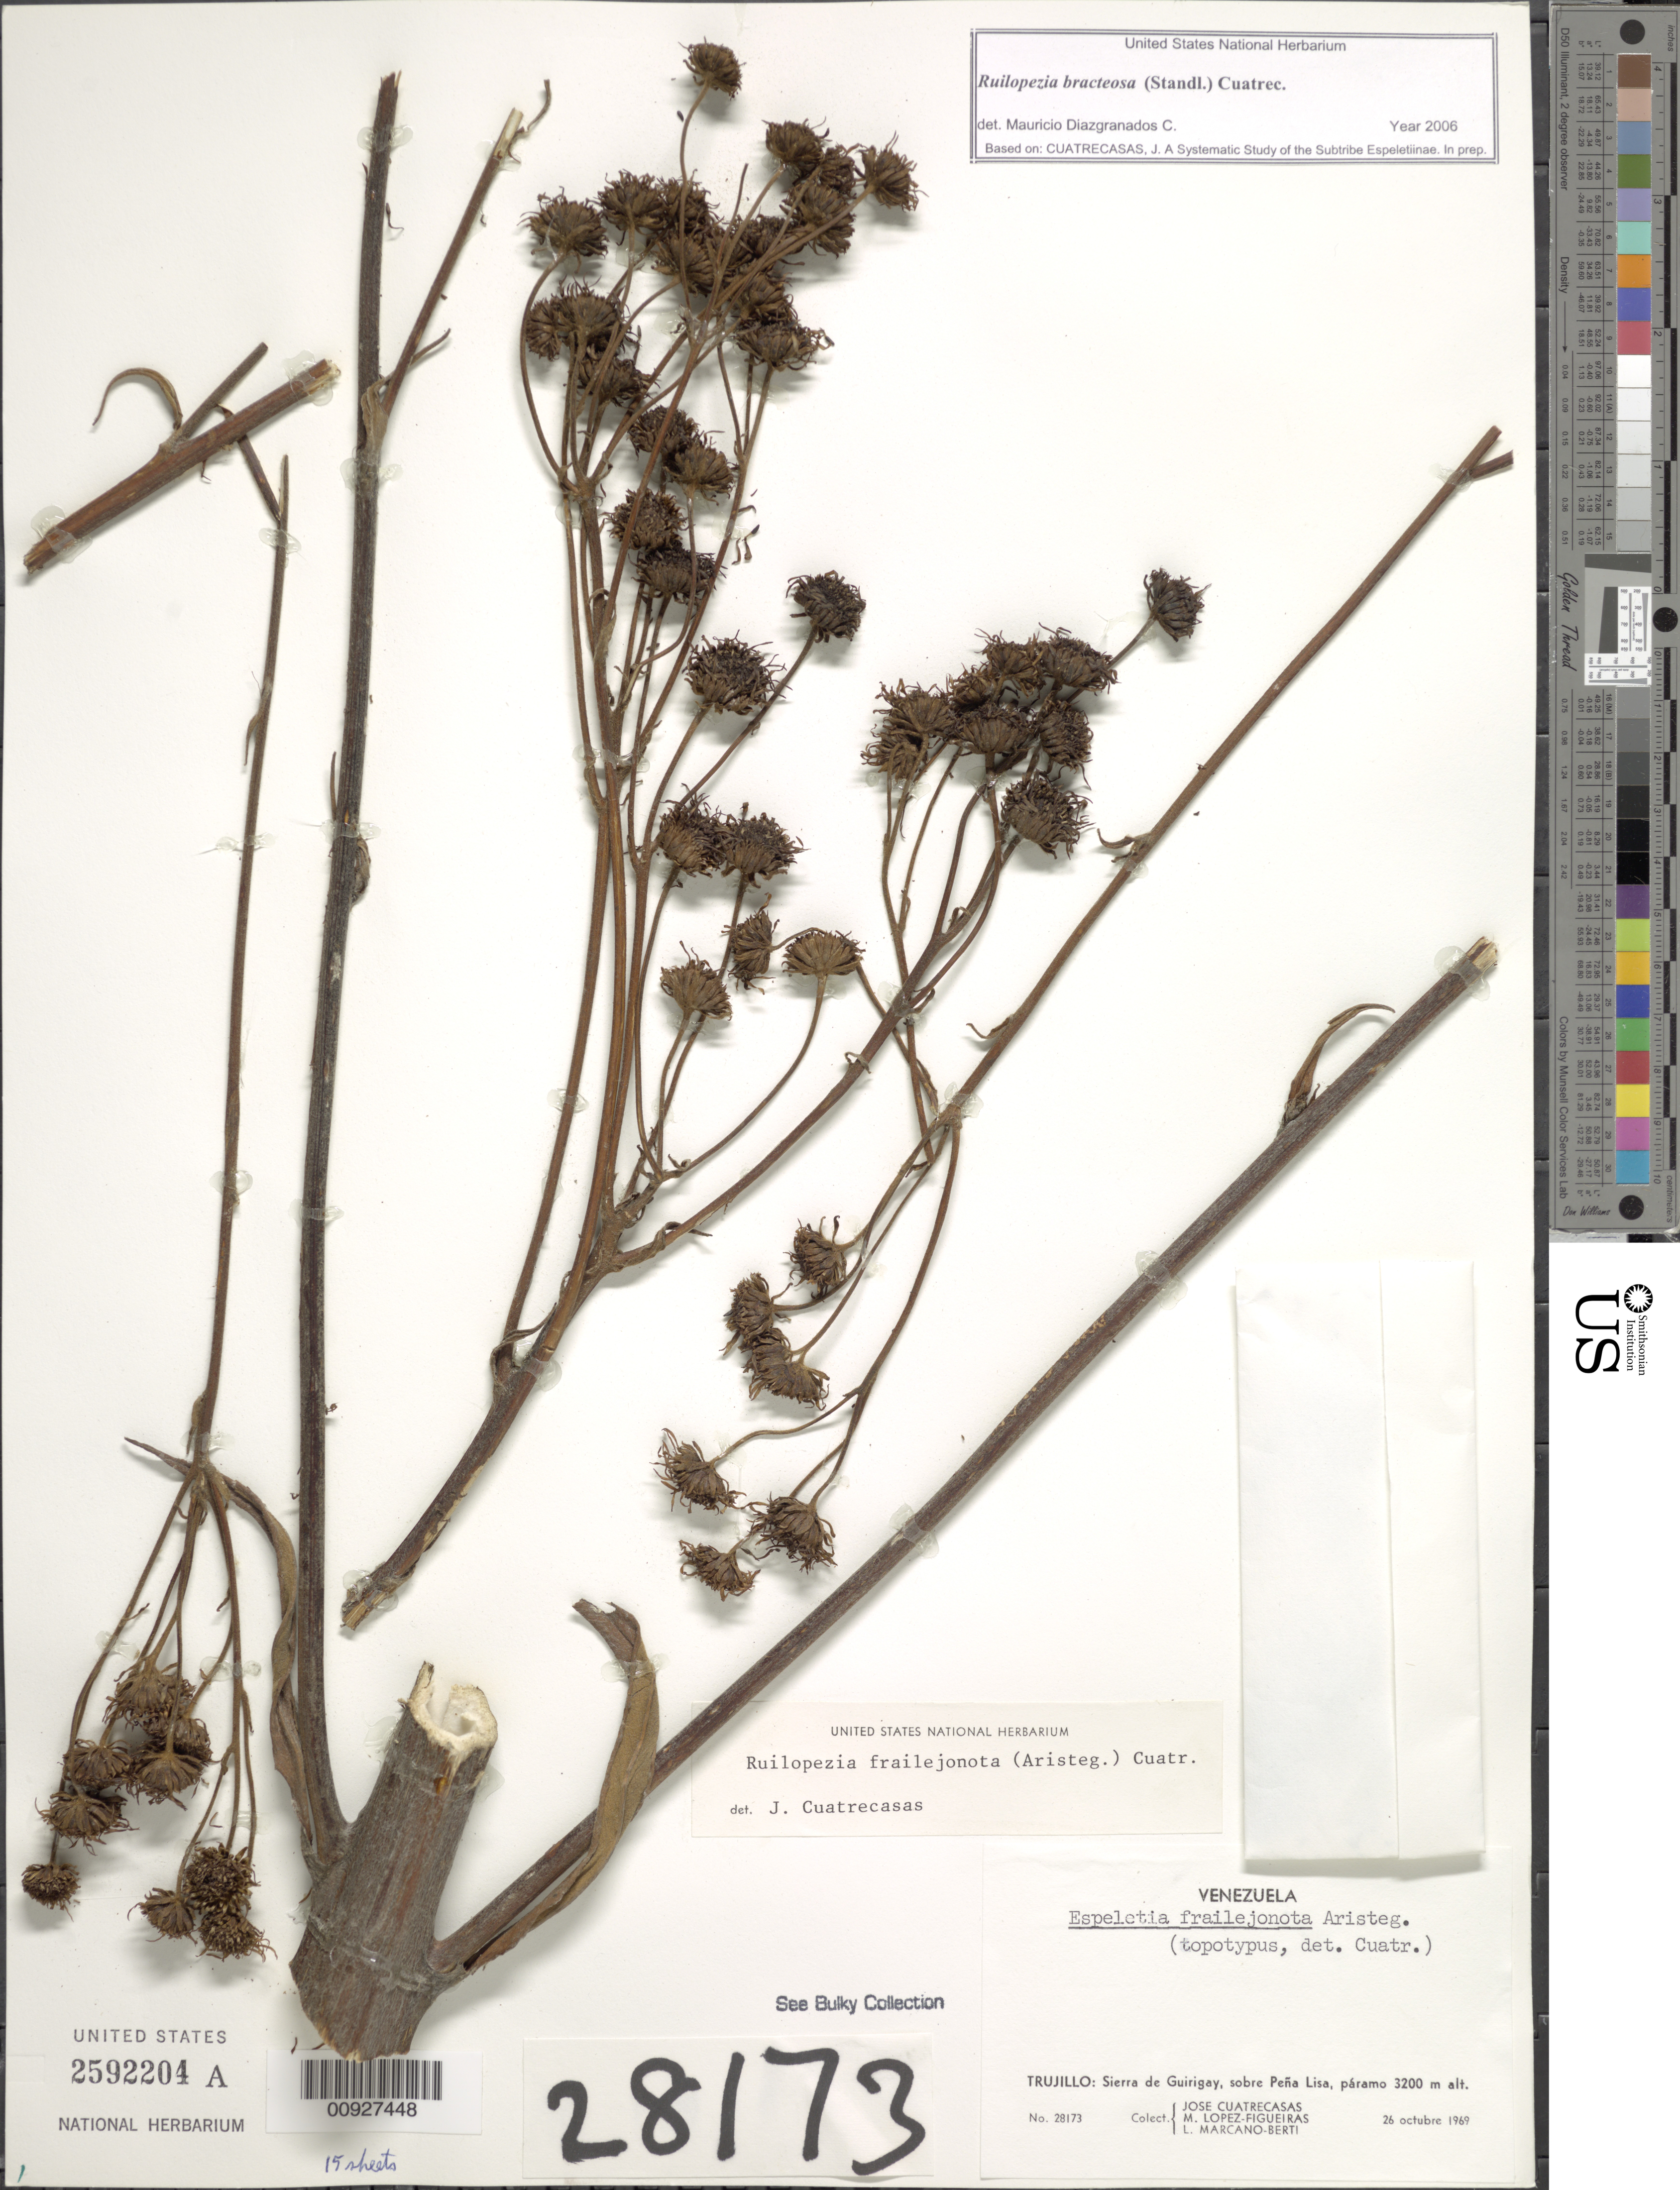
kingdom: Plantae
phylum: Tracheophyta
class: Magnoliopsida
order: Asterales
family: Asteraceae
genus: Ruilopezia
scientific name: Ruilopezia bracteosa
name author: (Standl.) Cuatrec.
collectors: J. Cuatrecasas, M. López Figueiras & L. Marcano-Berti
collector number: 28173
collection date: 1969-10-26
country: Venezuela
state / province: Trujillo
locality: Sierra de Guirigay, sobre Pena Lisa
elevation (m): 3200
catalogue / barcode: US 2592204A